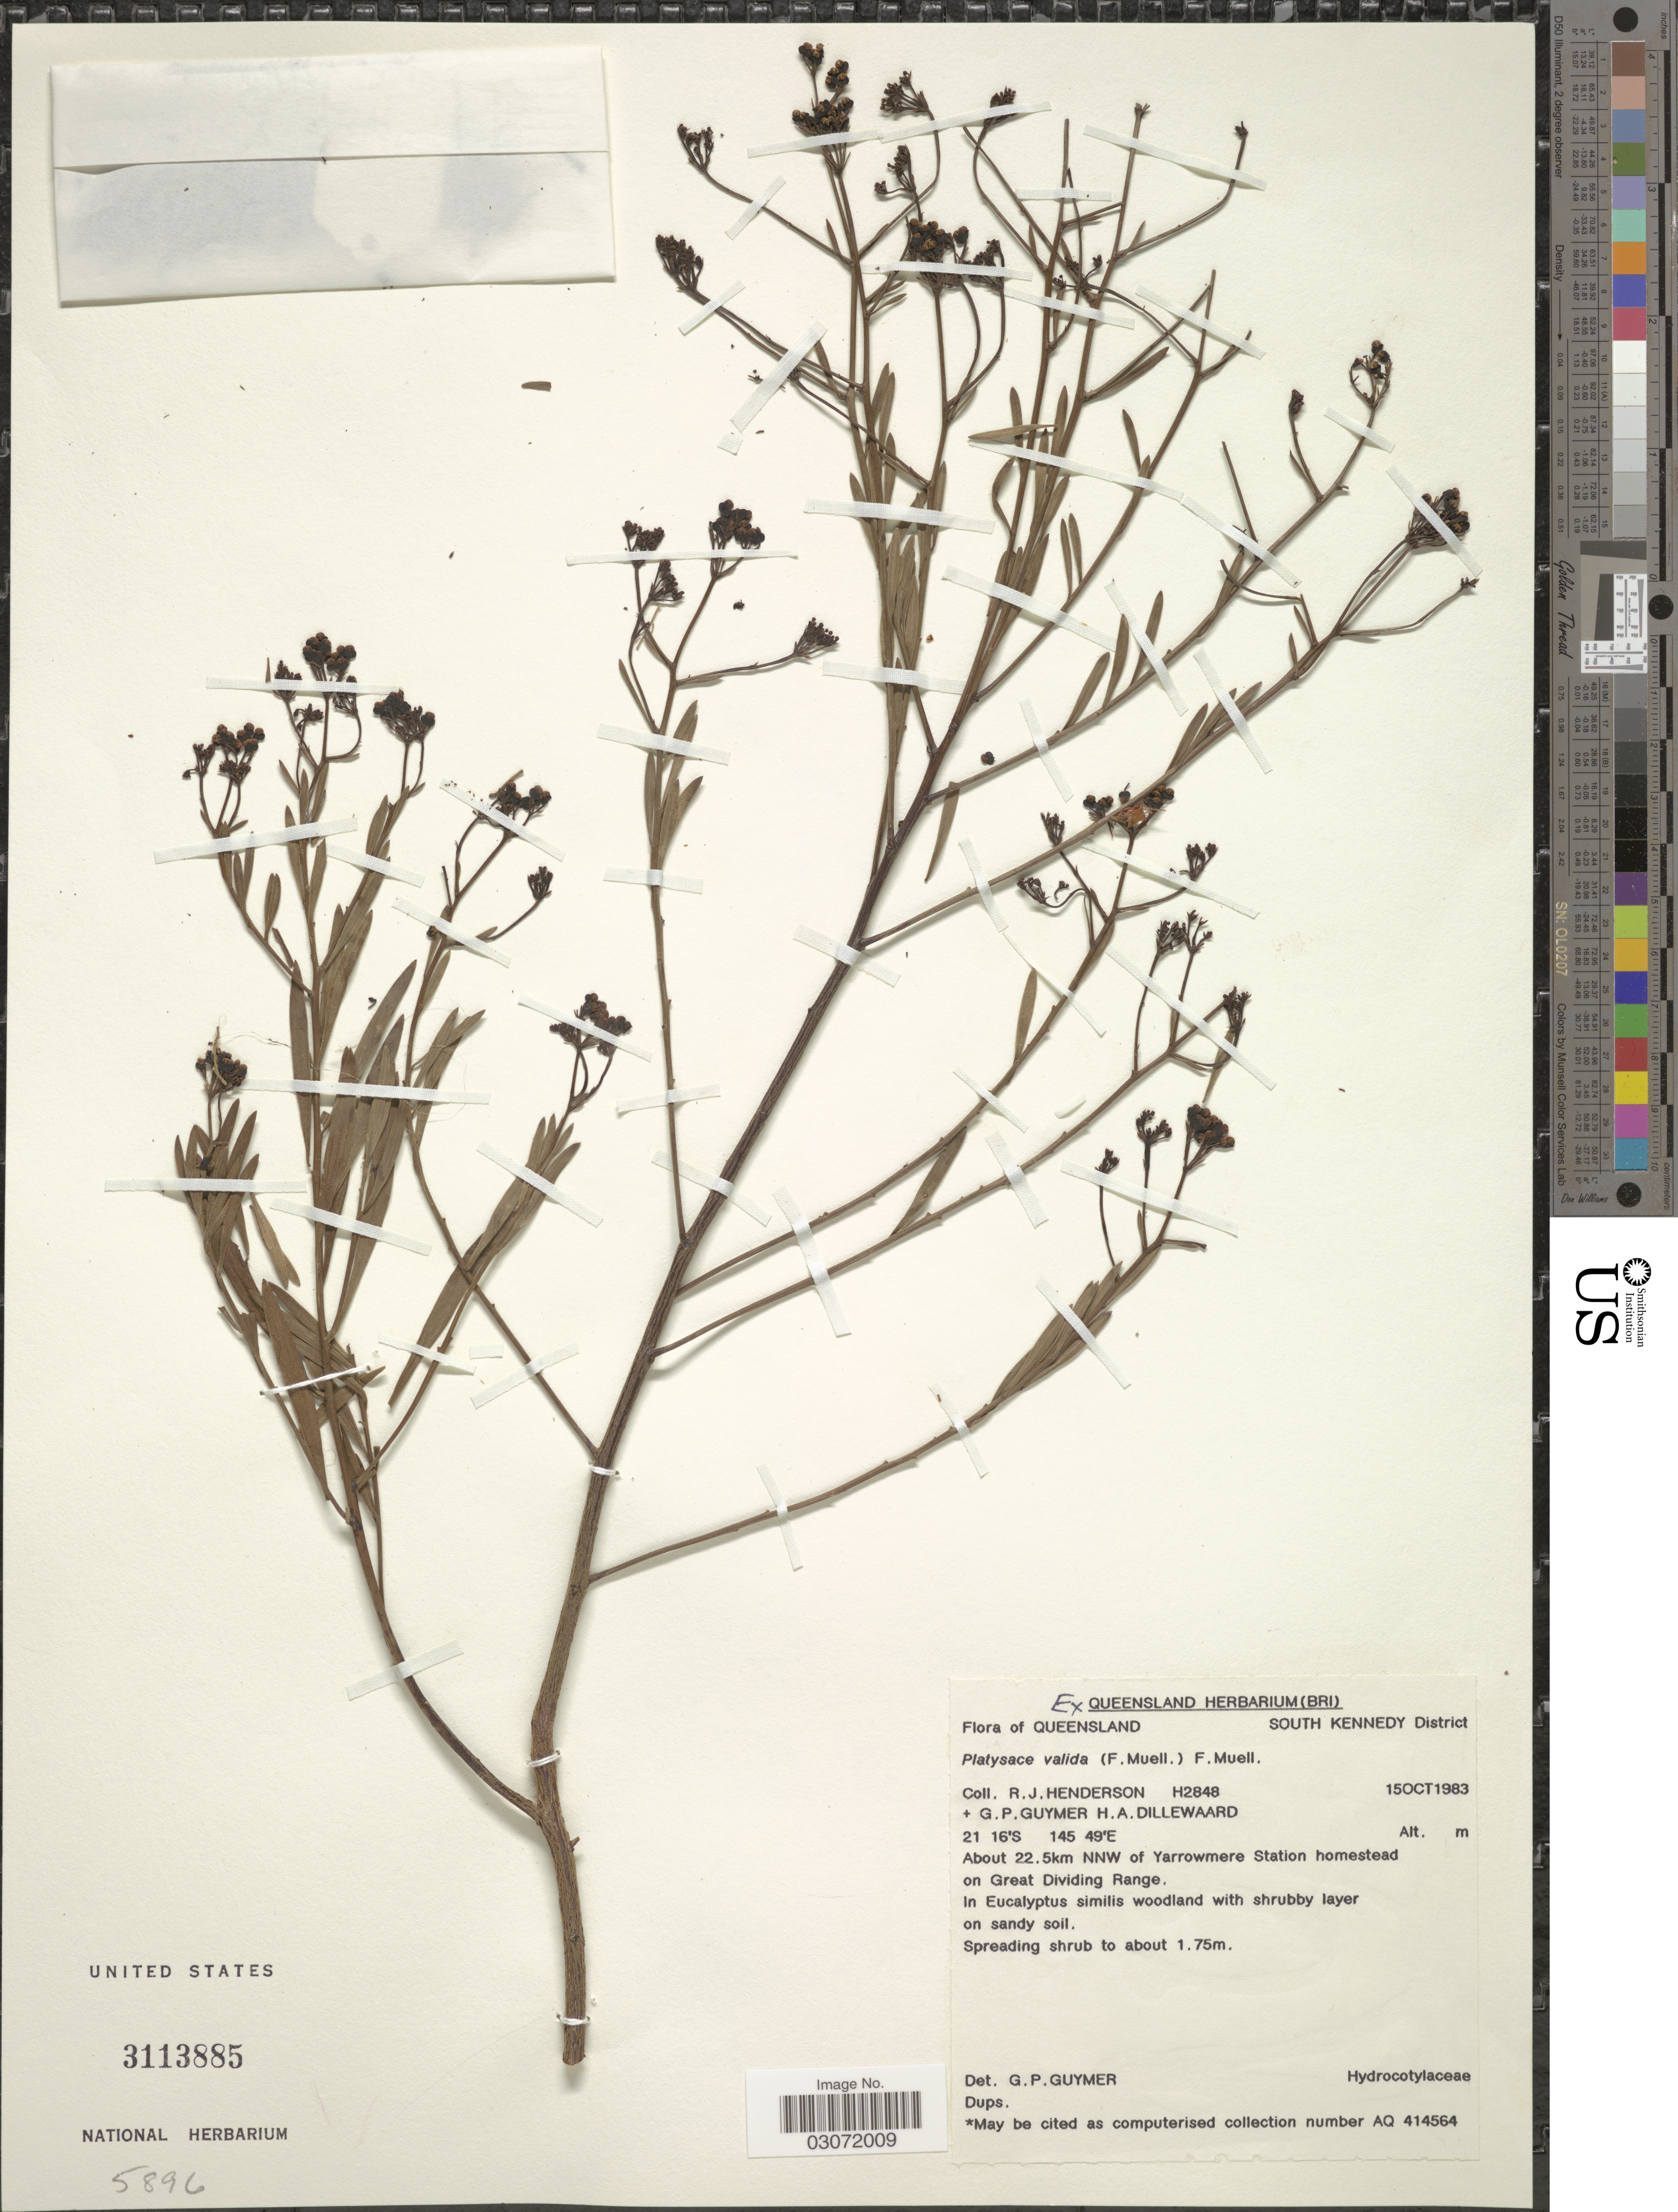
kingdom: Plantae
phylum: Tracheophyta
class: Magnoliopsida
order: Apiales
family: Apiaceae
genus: Platysace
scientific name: Platysace valida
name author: F. Muell.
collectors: R. J. F. Henderson, G. P. Guymer & H. Dillewaard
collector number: H2848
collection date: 1983-10-15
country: Australia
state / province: Queensland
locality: South Kennedy District. About 22.5km NNW of Yarrowmere Station homestead on Great Dividing Range.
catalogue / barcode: US 3113885